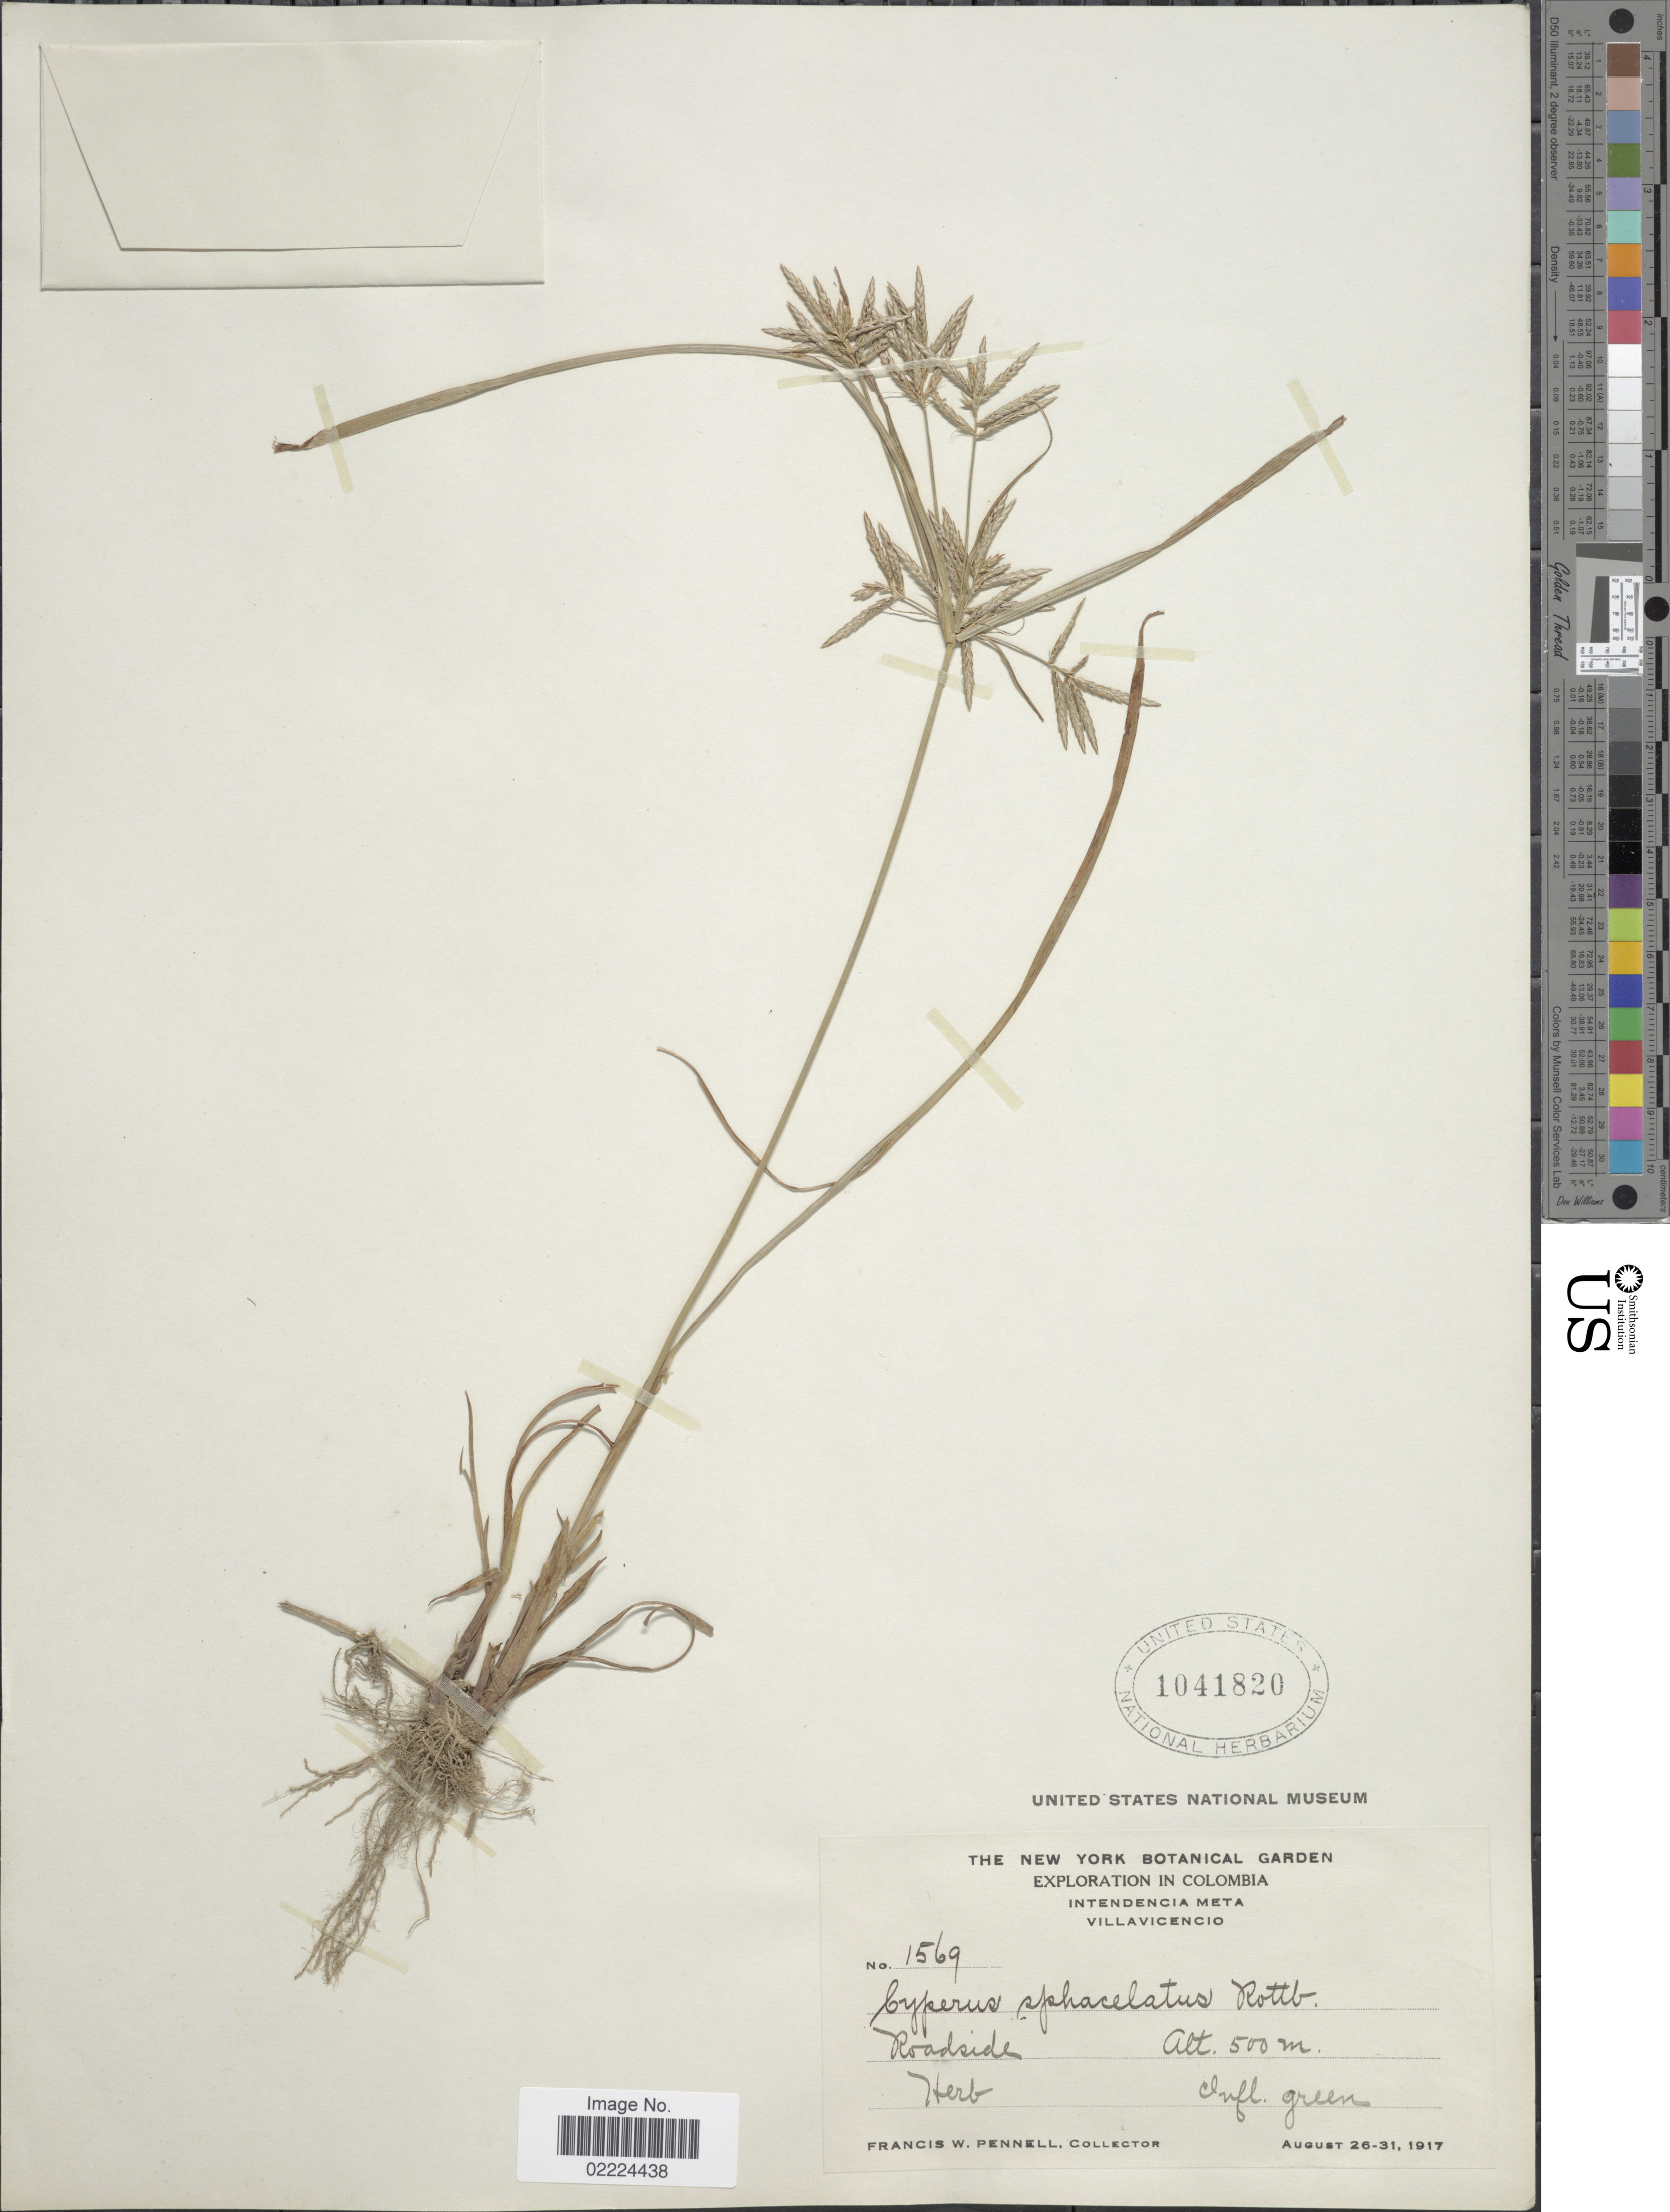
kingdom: Plantae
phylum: Tracheophyta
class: Liliopsida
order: Poales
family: Cyperaceae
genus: Cyperus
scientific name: Cyperus sphacelatus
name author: Rottb.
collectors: F. W. Pennell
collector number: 1569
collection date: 1917-08-26/1917-08-31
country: Colombia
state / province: Meta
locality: Villavicencio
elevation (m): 500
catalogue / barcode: US 1041820